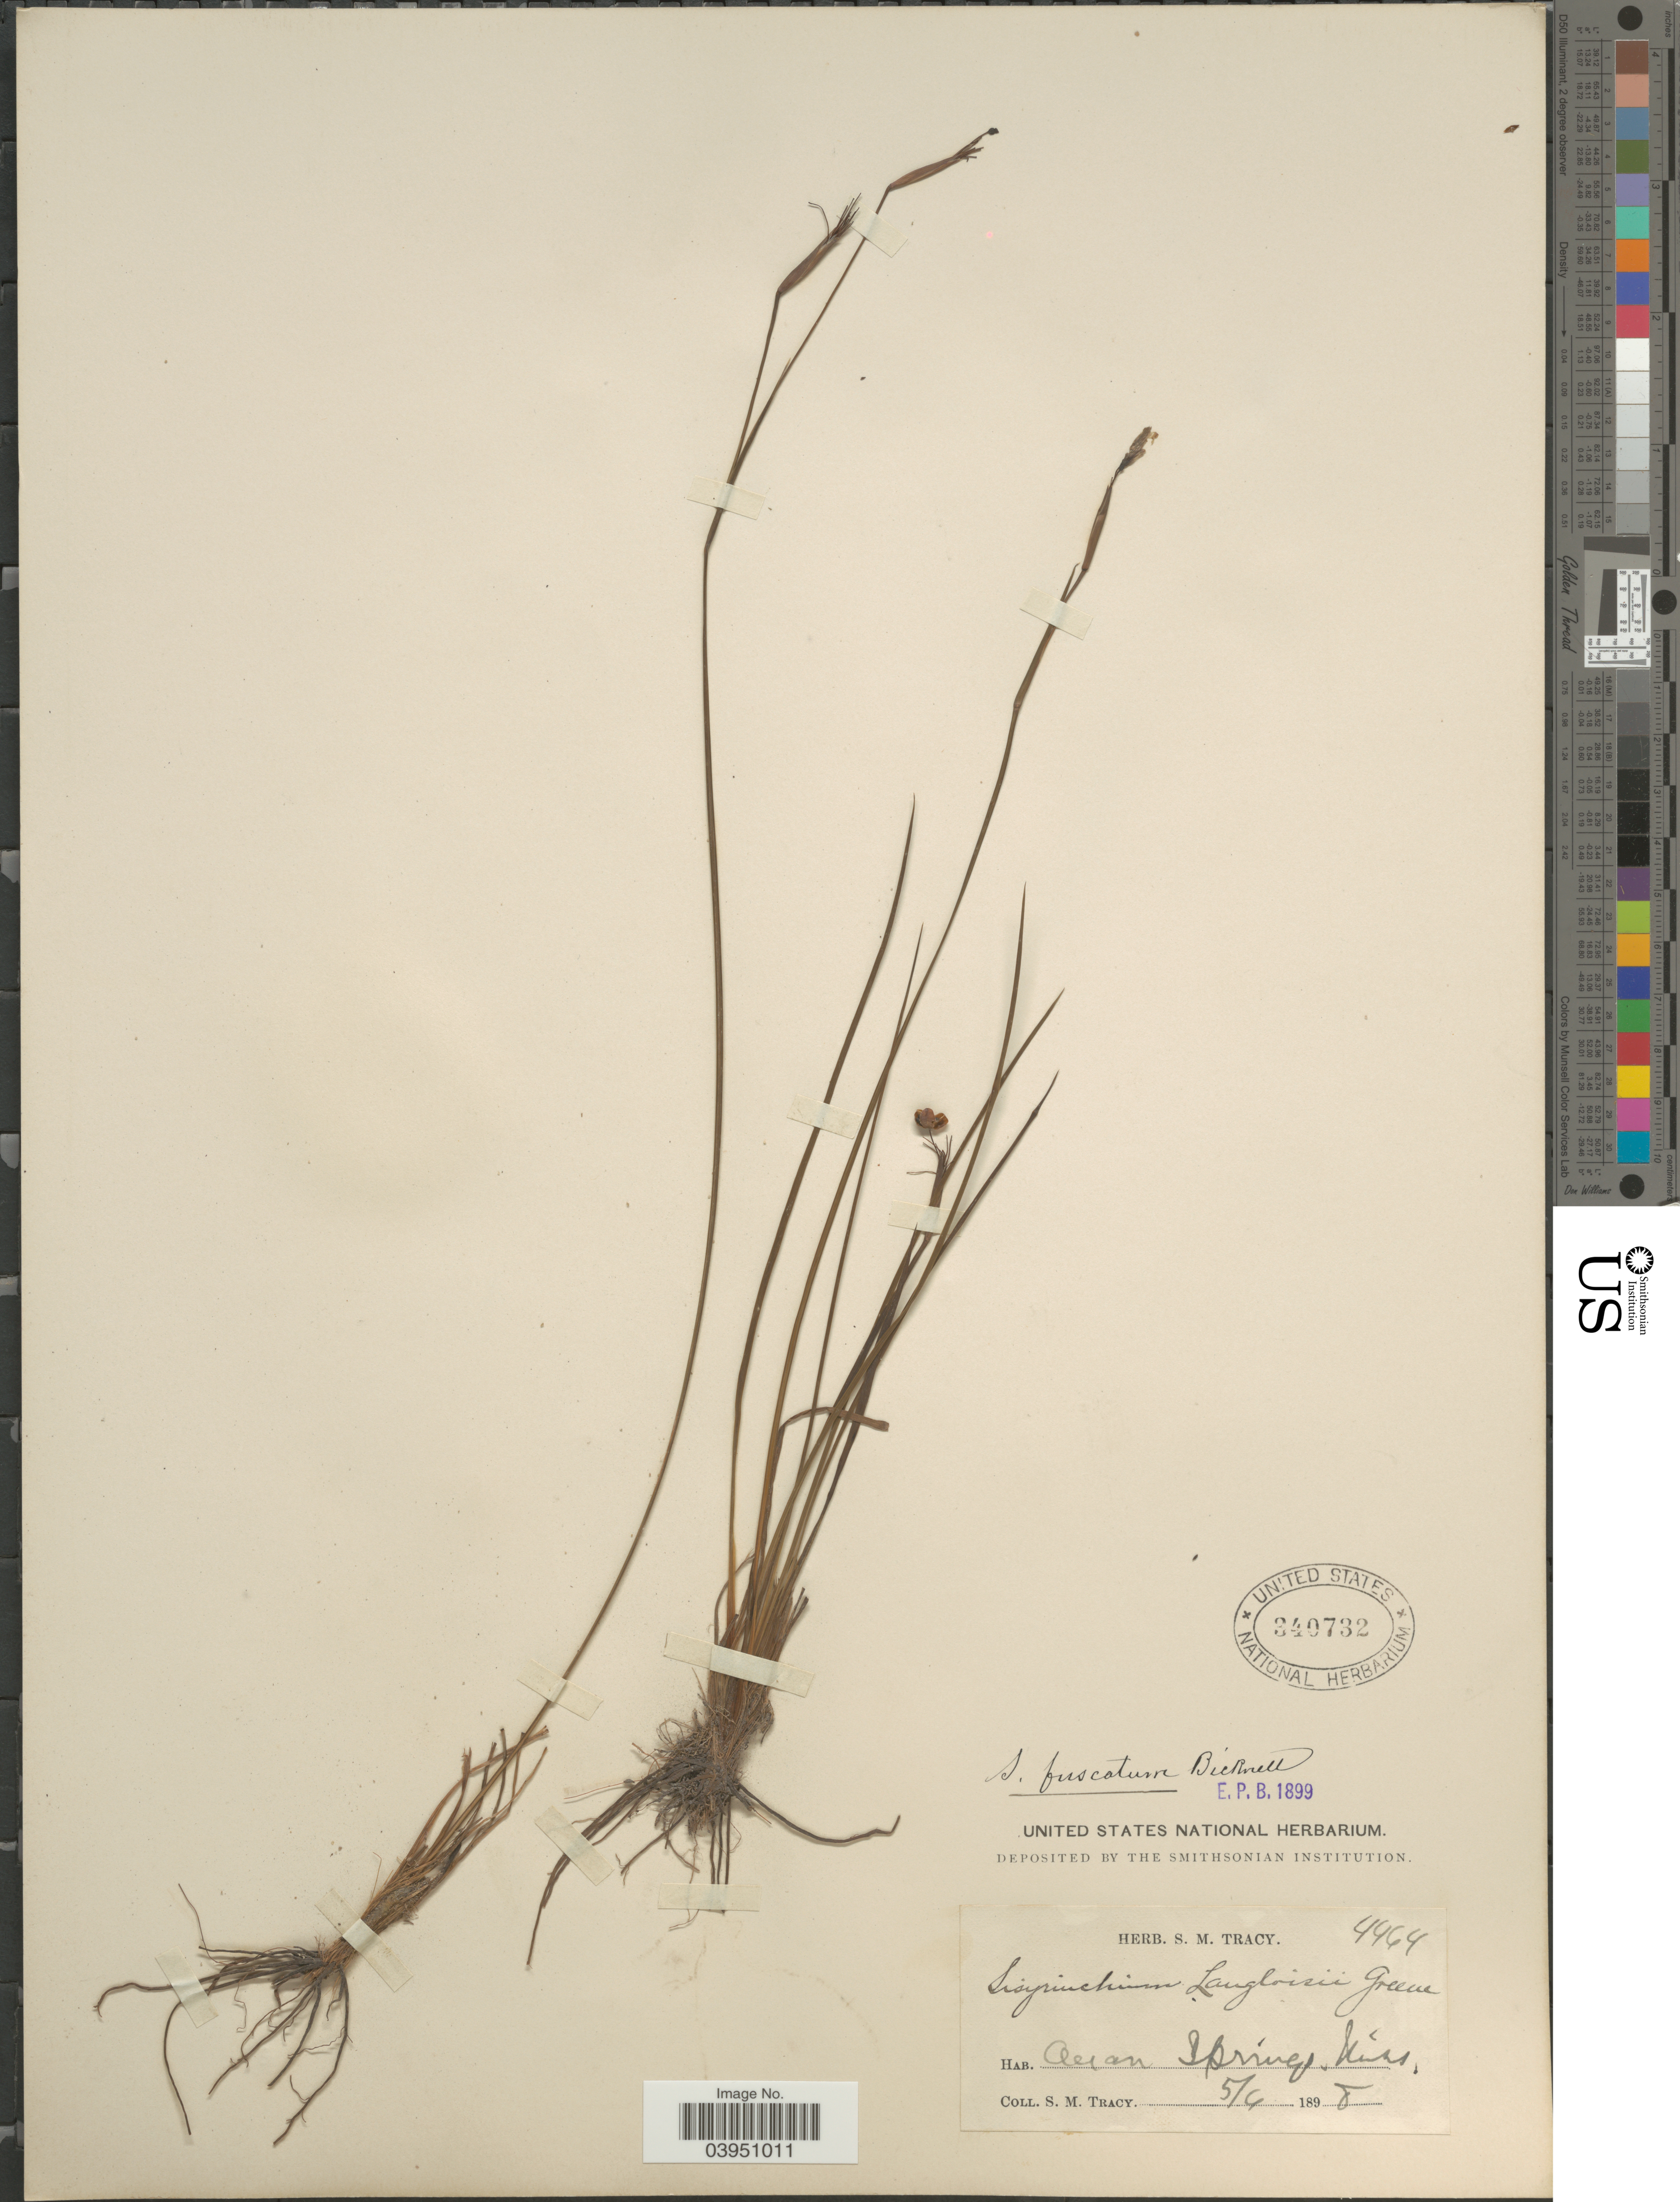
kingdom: Plantae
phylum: Tracheophyta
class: Liliopsida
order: Asparagales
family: Iridaceae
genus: Sisyrinchium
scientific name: Sisyrinchium fuscatum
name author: E.P. Bicknell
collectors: S. M. Tracy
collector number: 4464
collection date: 1898-05-06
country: United States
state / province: Mississippi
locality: Ocean Springs.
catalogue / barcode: US 340732